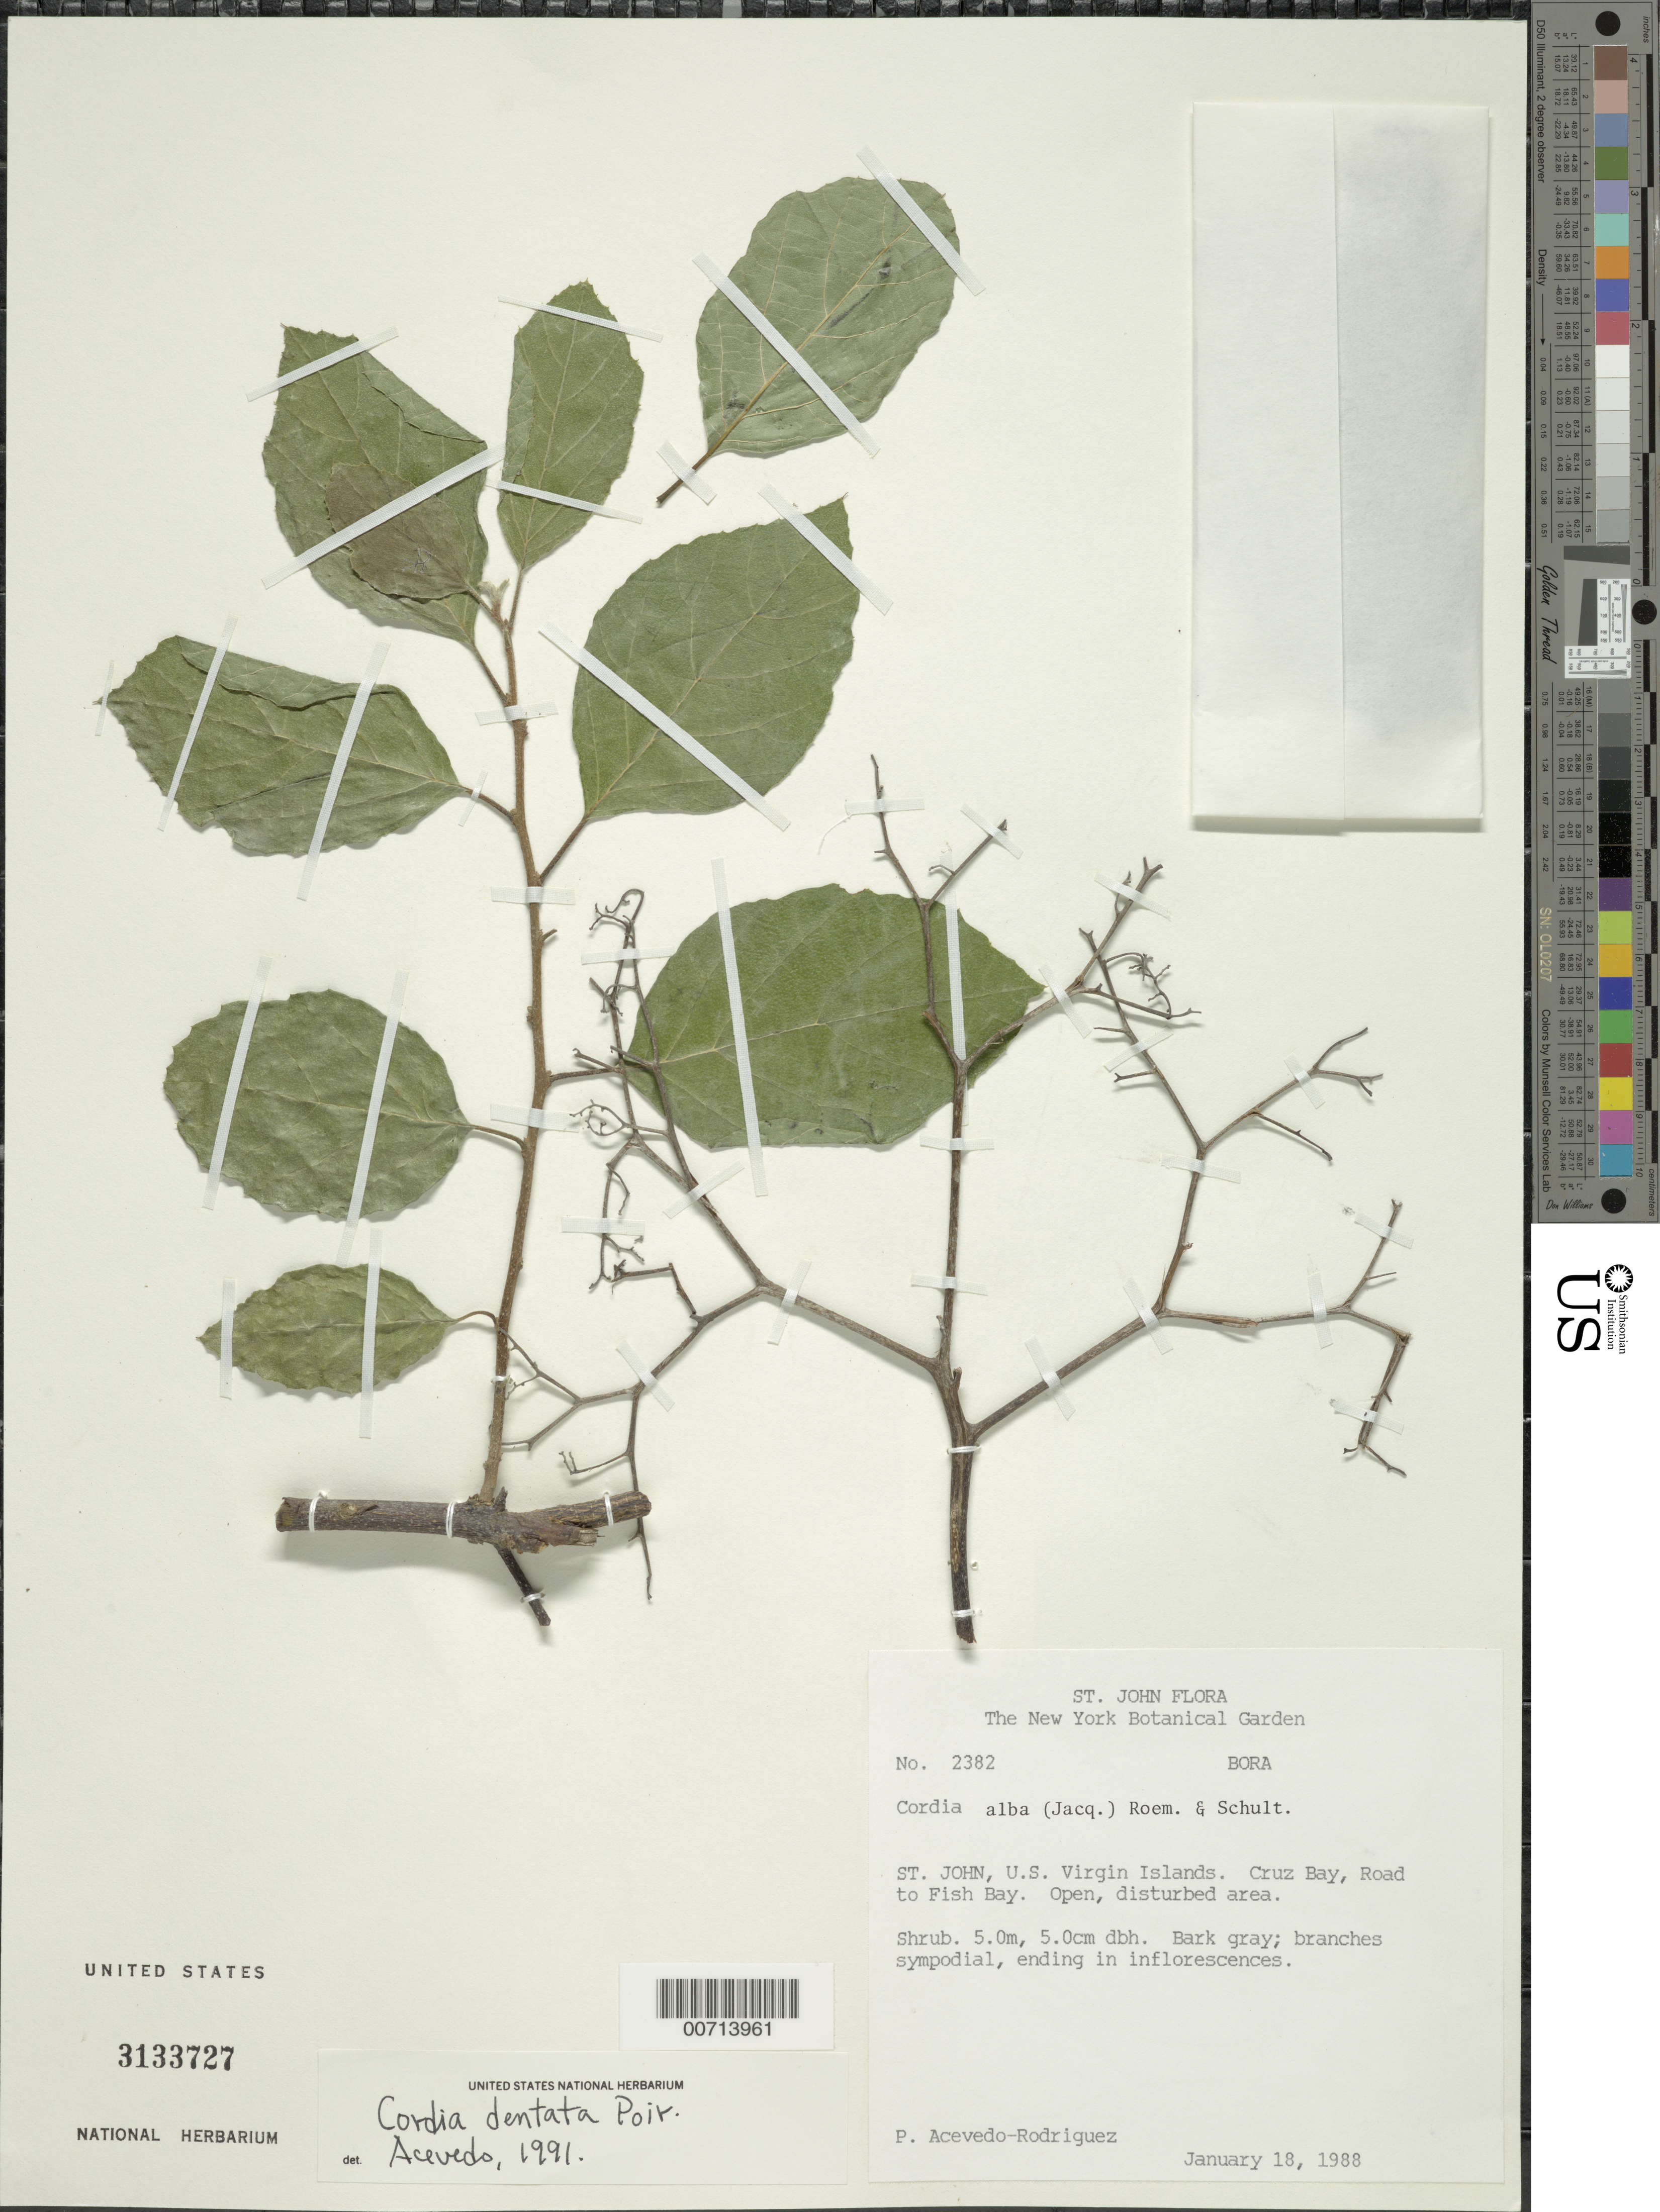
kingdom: Plantae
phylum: Tracheophyta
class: Magnoliopsida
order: Boraginales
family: Cordiaceae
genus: Cordia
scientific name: Cordia dentata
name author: Poir.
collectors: P. Acevedo-Rodr.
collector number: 2382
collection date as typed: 18 Jan 1988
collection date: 1988-01-18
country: U.S. Virgin Islands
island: St. John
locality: Cruz Bay Quarter; road to Fish Bay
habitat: Open, disturbed area.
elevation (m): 80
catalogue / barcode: US 3133727